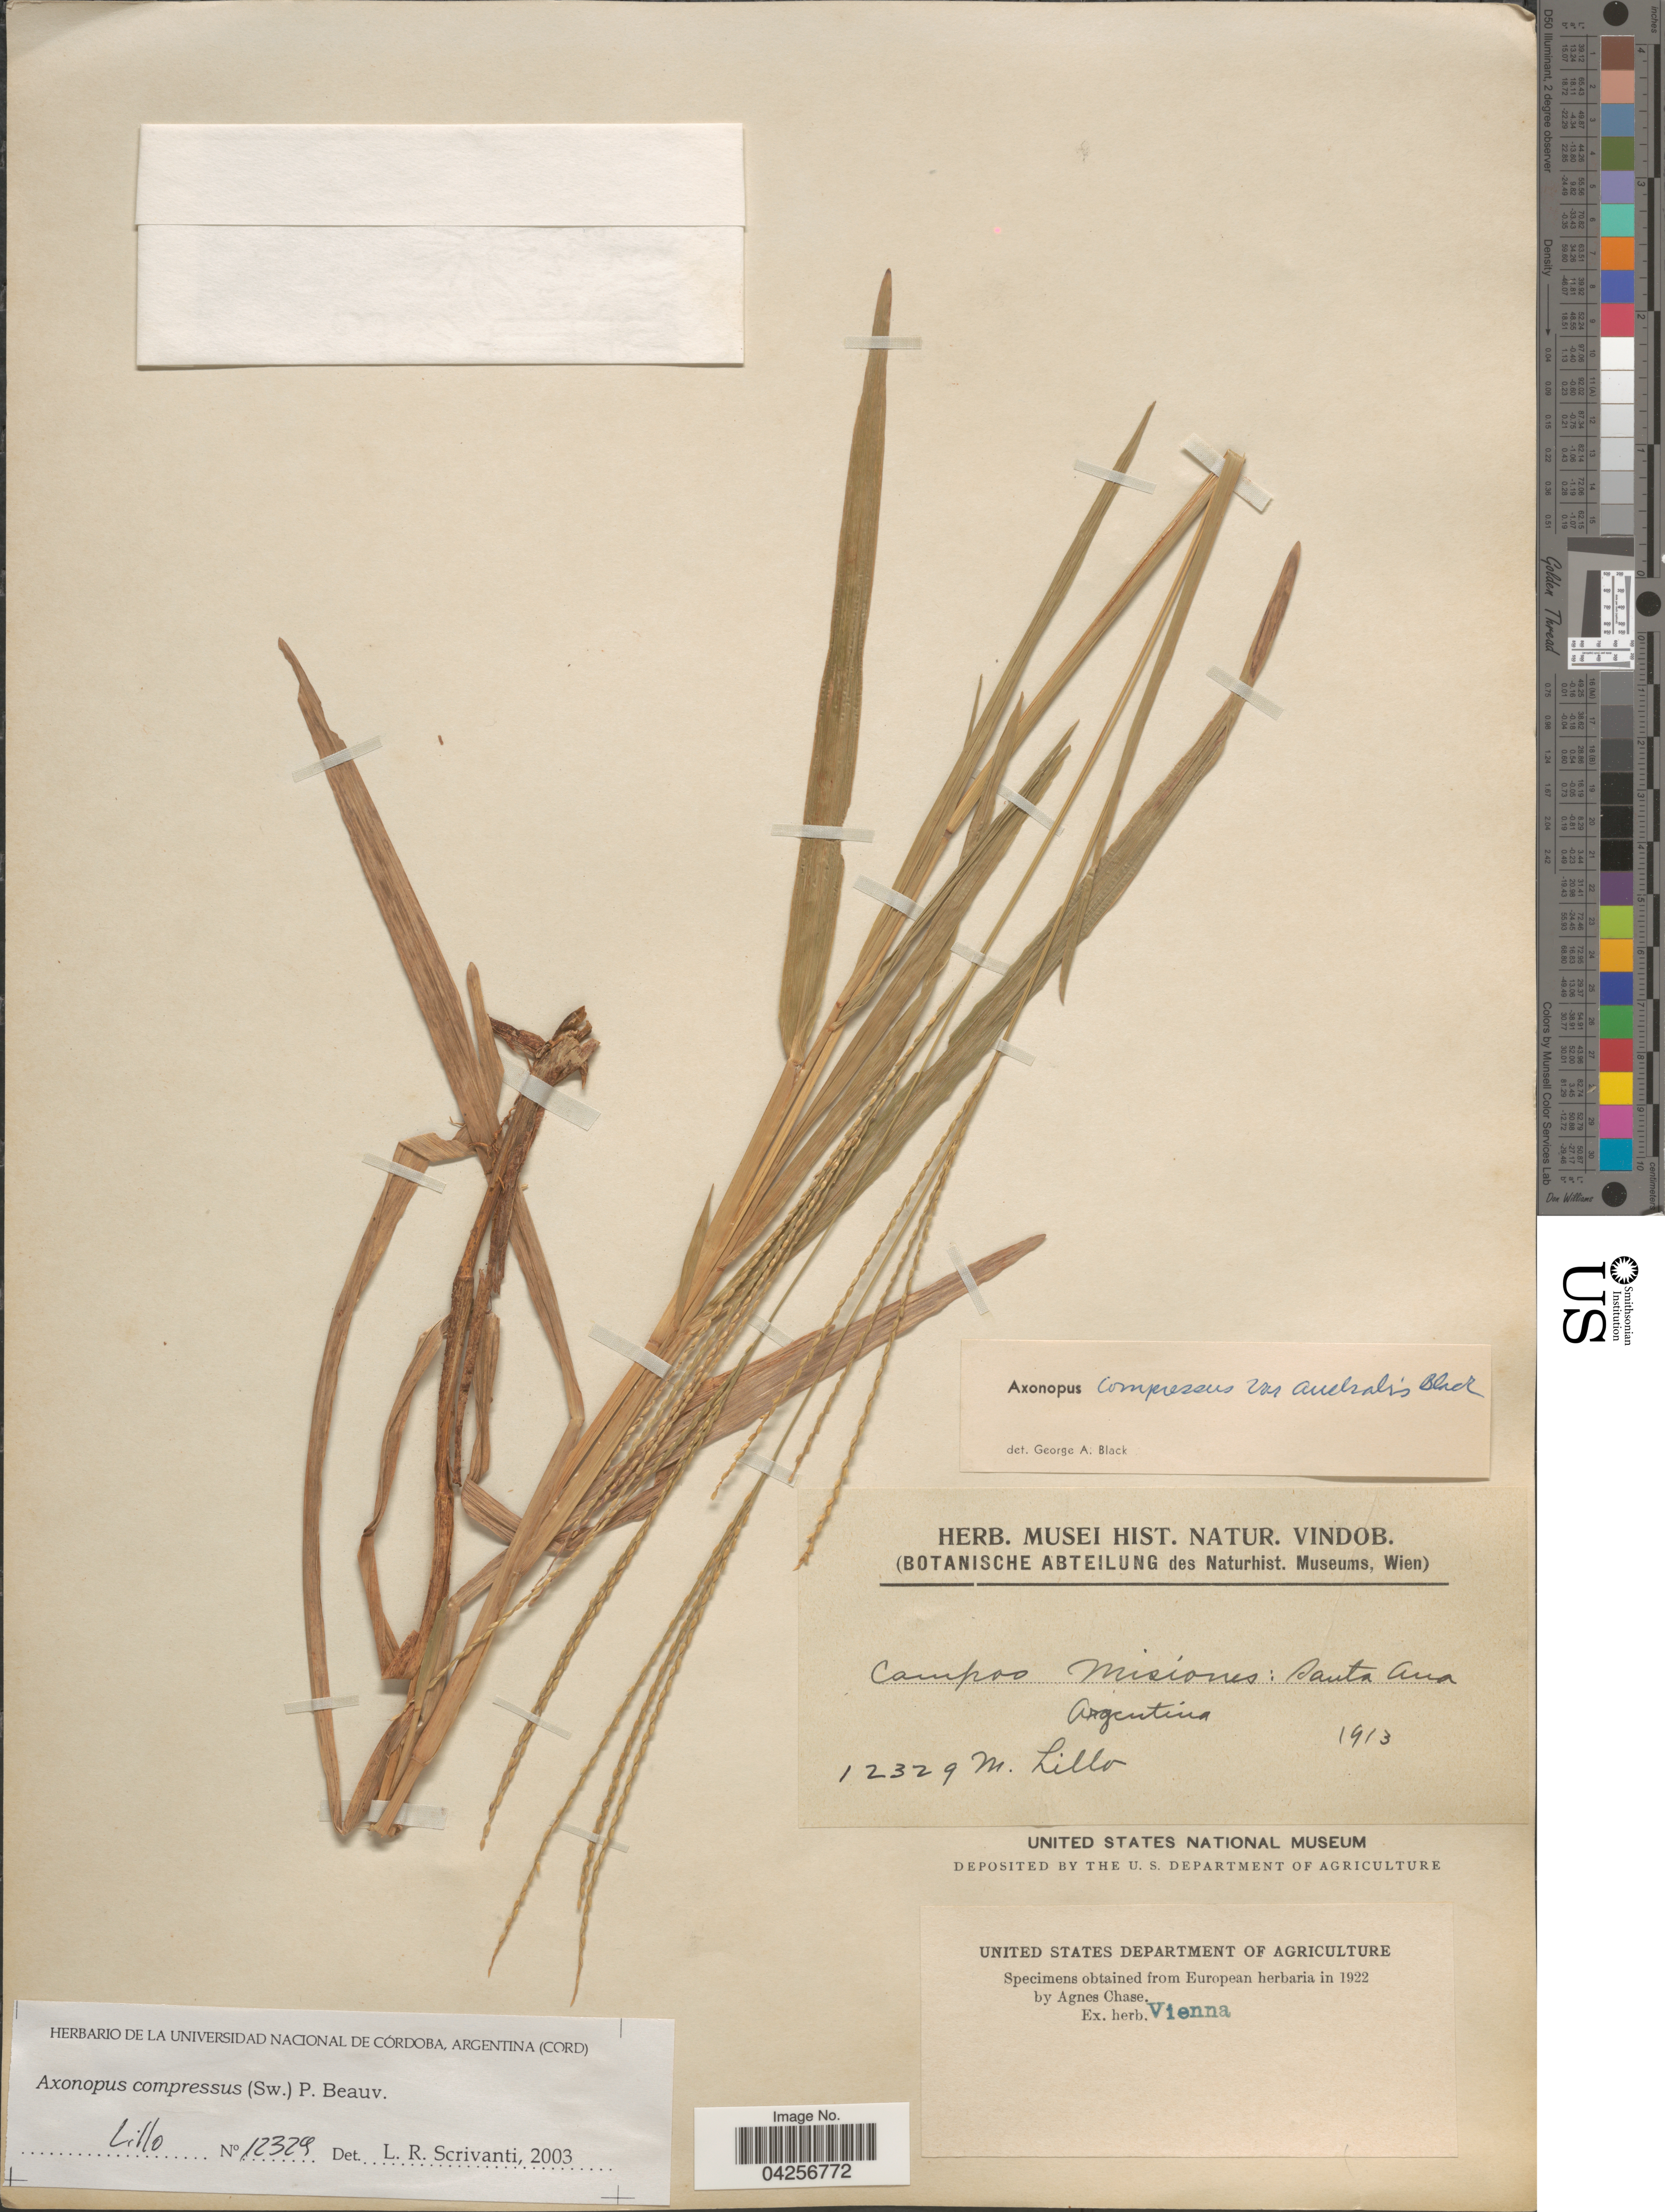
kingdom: Plantae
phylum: Tracheophyta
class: Liliopsida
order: Poales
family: Poaceae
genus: Axonopus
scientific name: Axonopus compressus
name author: (Sw.) P. Beauv.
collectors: M. Lillo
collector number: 12329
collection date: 1913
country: Argentina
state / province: Misiones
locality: Campos Misiones: Santa Ana.